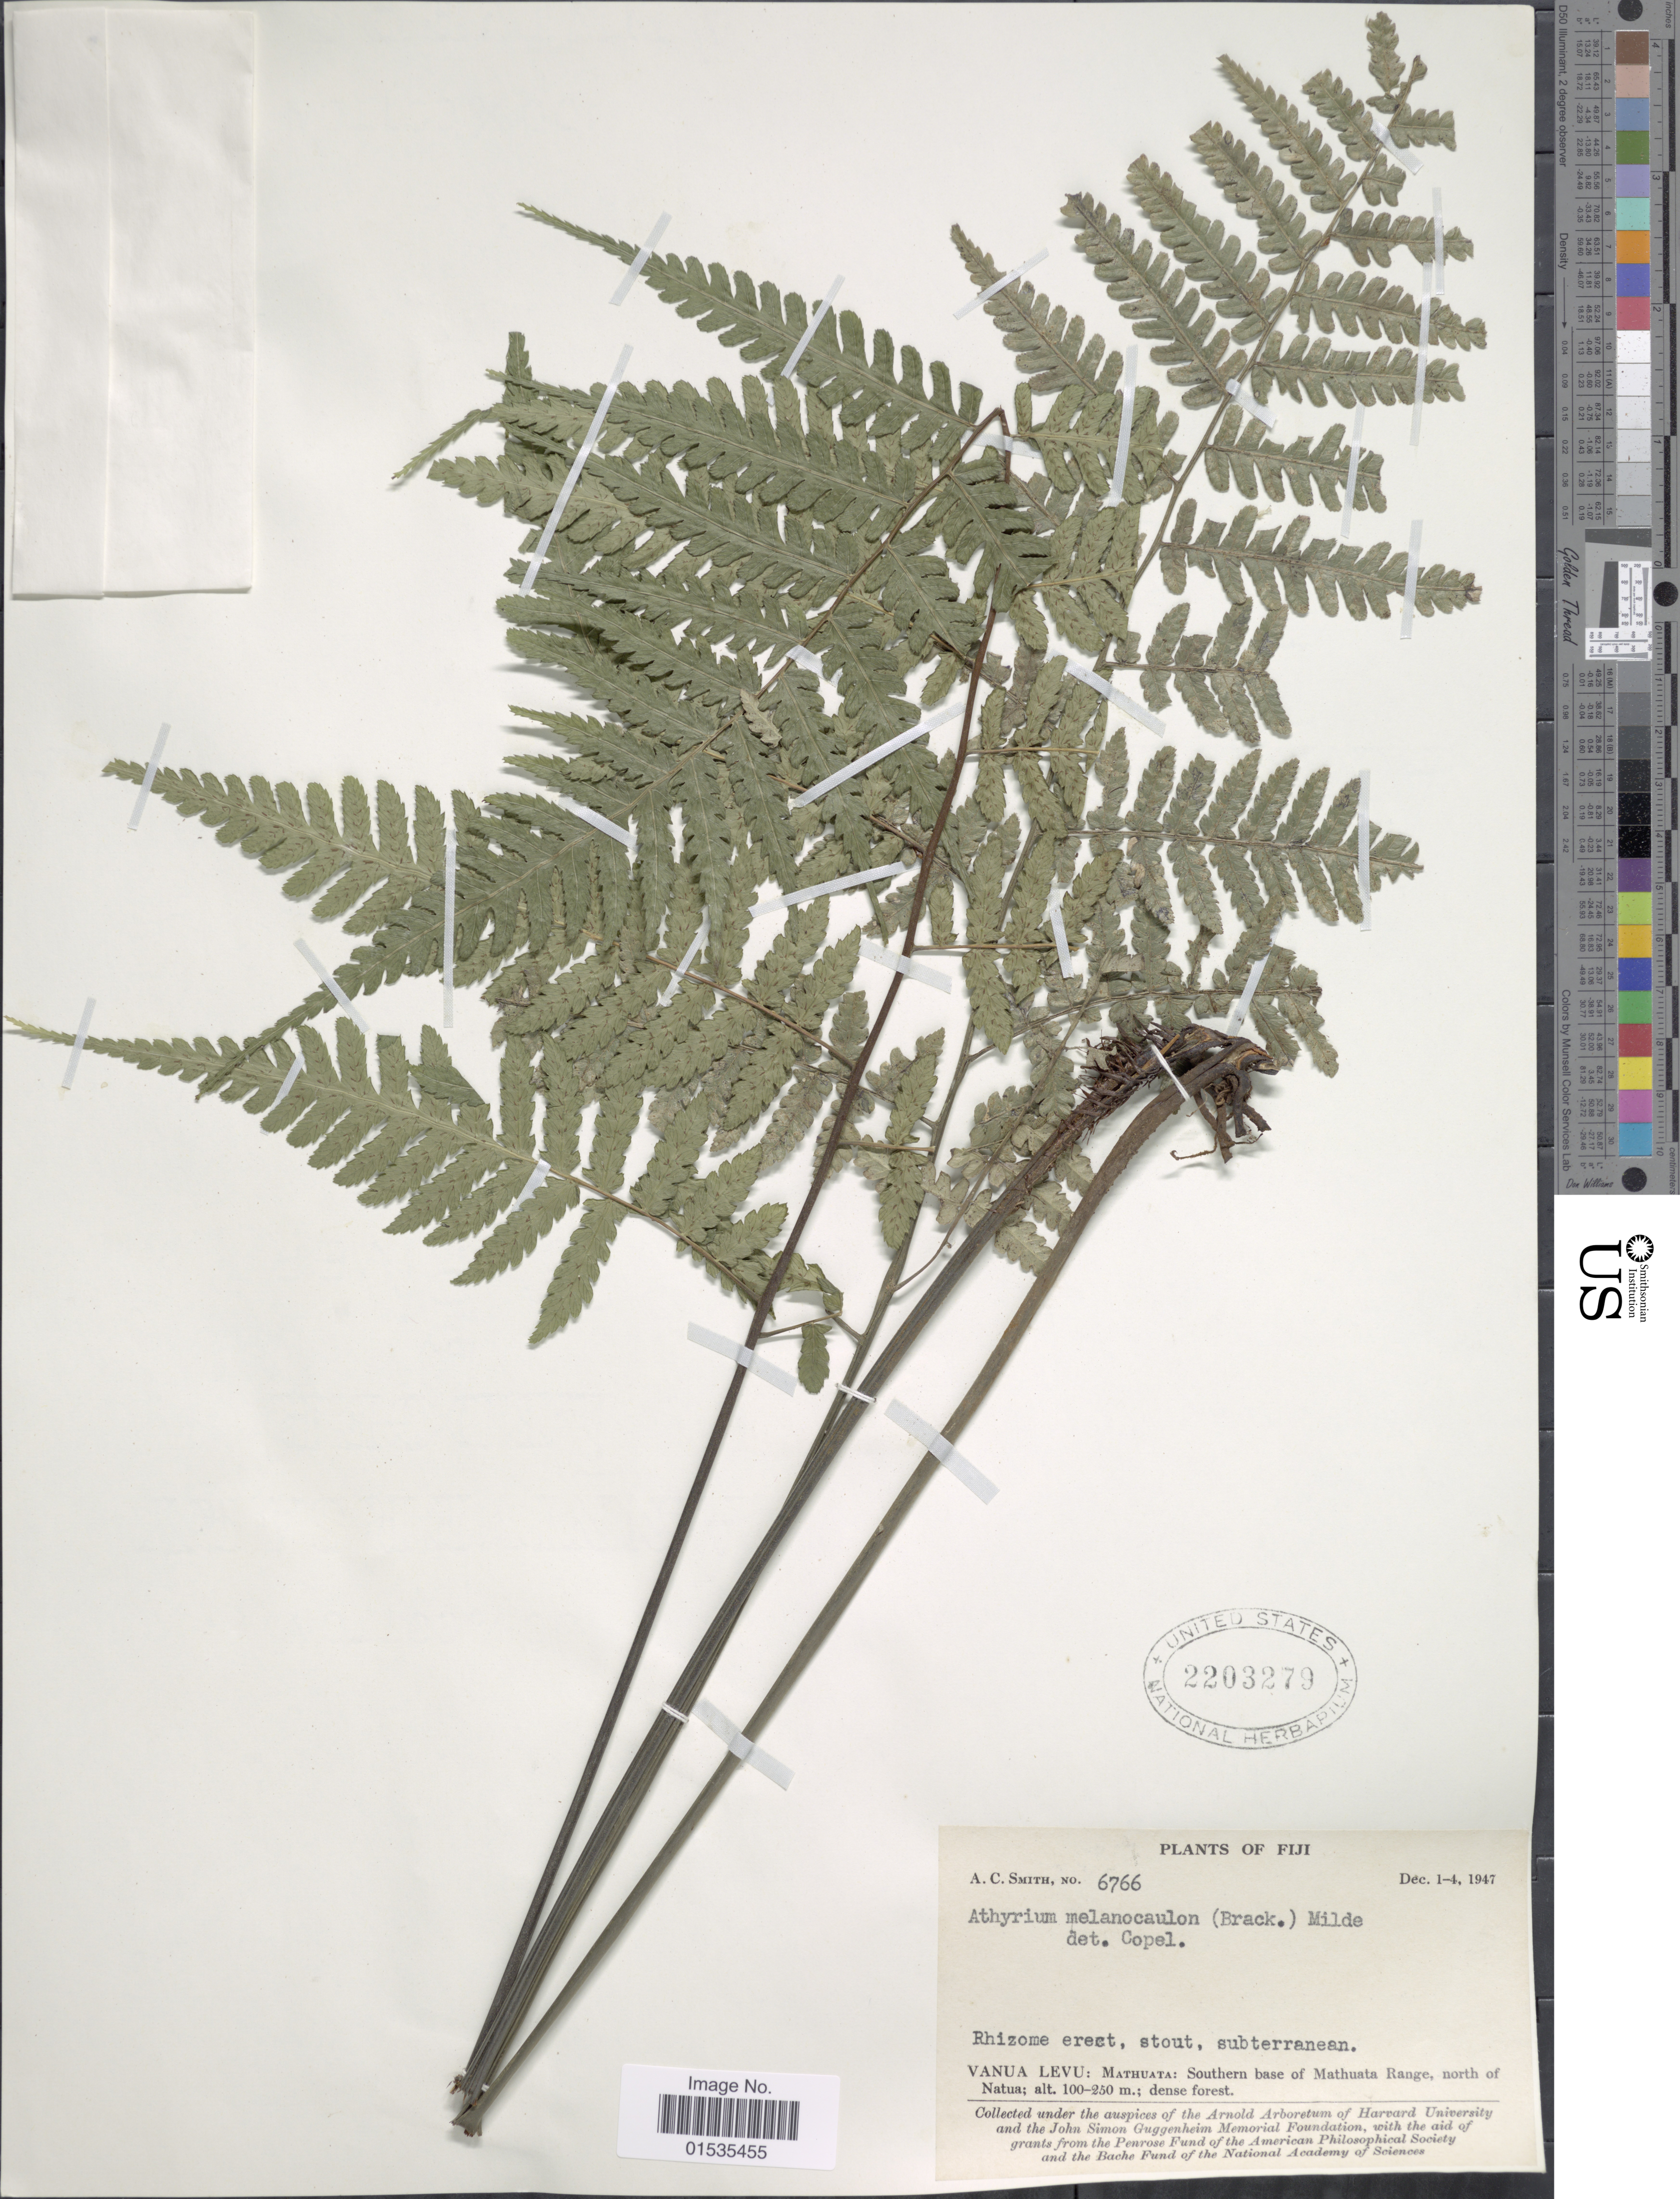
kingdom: Plantae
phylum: Tracheophyta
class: Polypodiopsida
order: Polypodiales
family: Athyriaceae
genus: Diplazium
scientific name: Diplazium melanocaulon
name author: Brack. in Wilkes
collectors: A. C. Smith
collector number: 6766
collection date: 1947-12-01/1947-12-04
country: Fiji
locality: Vanua Levu: Mathuata; Southern base of Mathuata Range, north of Natua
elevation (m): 100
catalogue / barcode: US 2203279